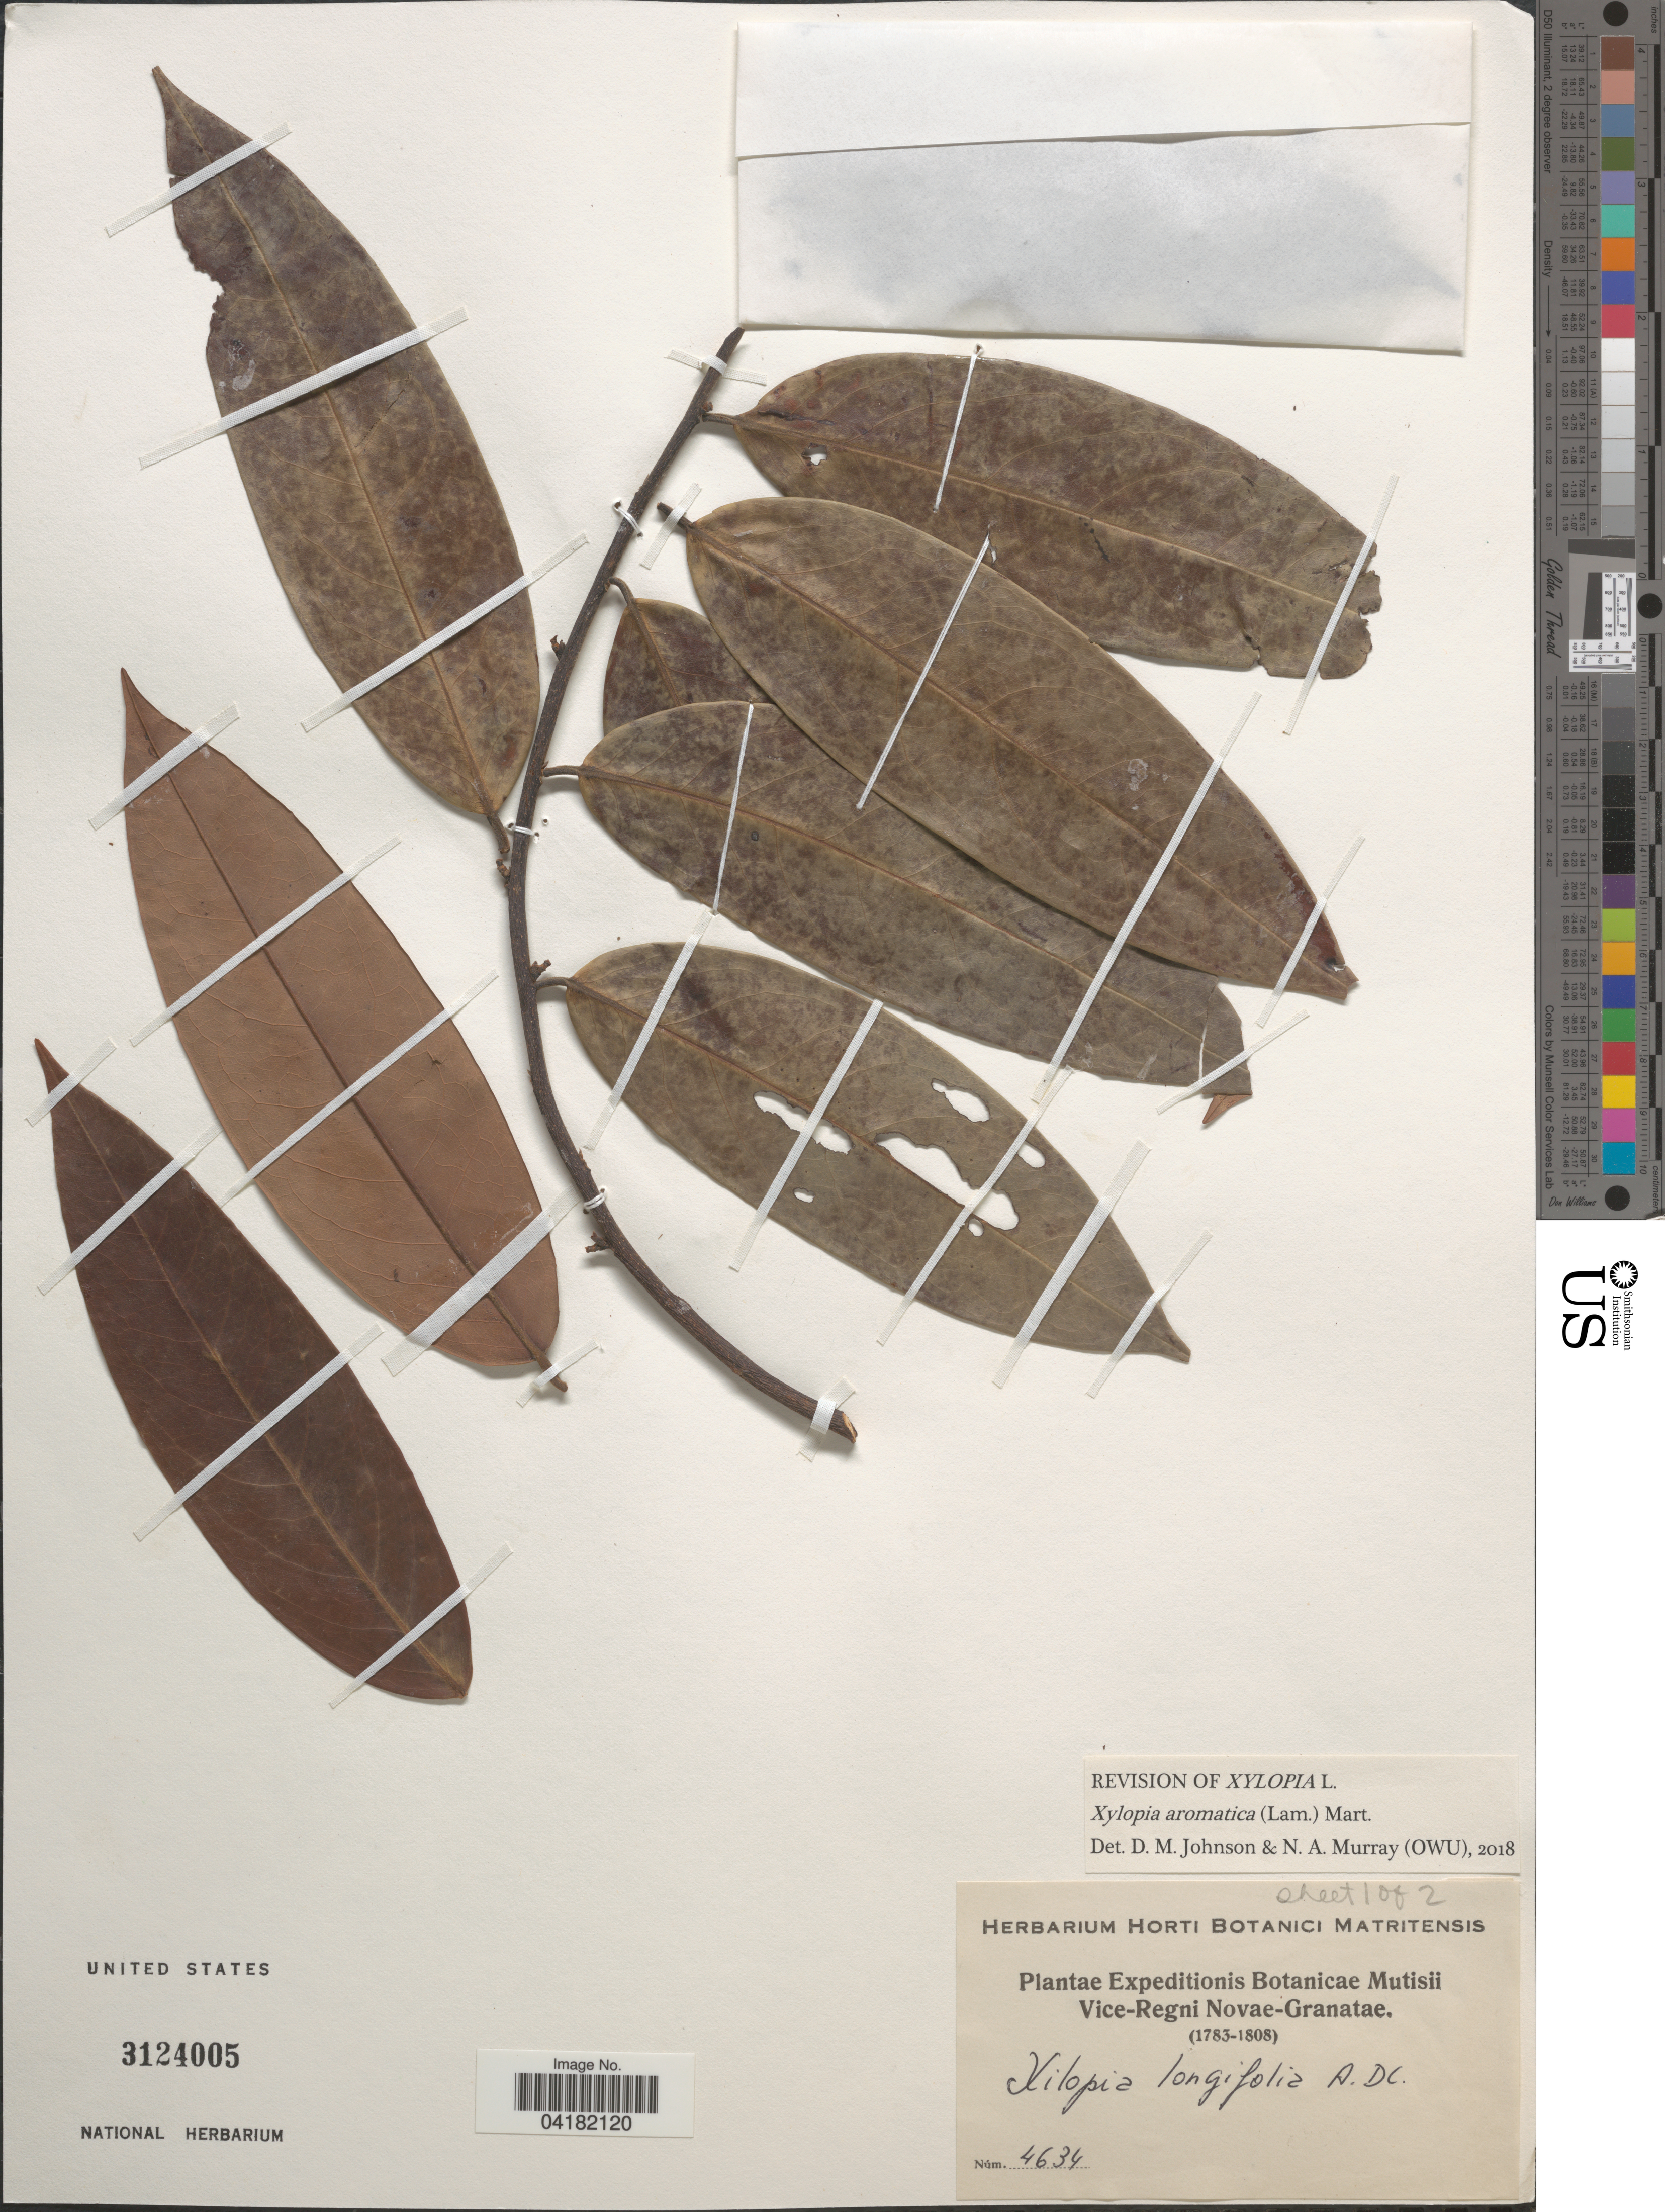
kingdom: Plantae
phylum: Tracheophyta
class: Magnoliopsida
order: Magnoliales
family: Annonaceae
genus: Xylopia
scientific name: Xylopia aromatica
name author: (Lam.) Mart.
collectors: Herbarium Horti Botanici Matritensis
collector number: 4634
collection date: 1783/1808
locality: Expeditionis Botanicae Mutisii. Vice-Regni Novae-Granatae.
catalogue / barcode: US 3124005